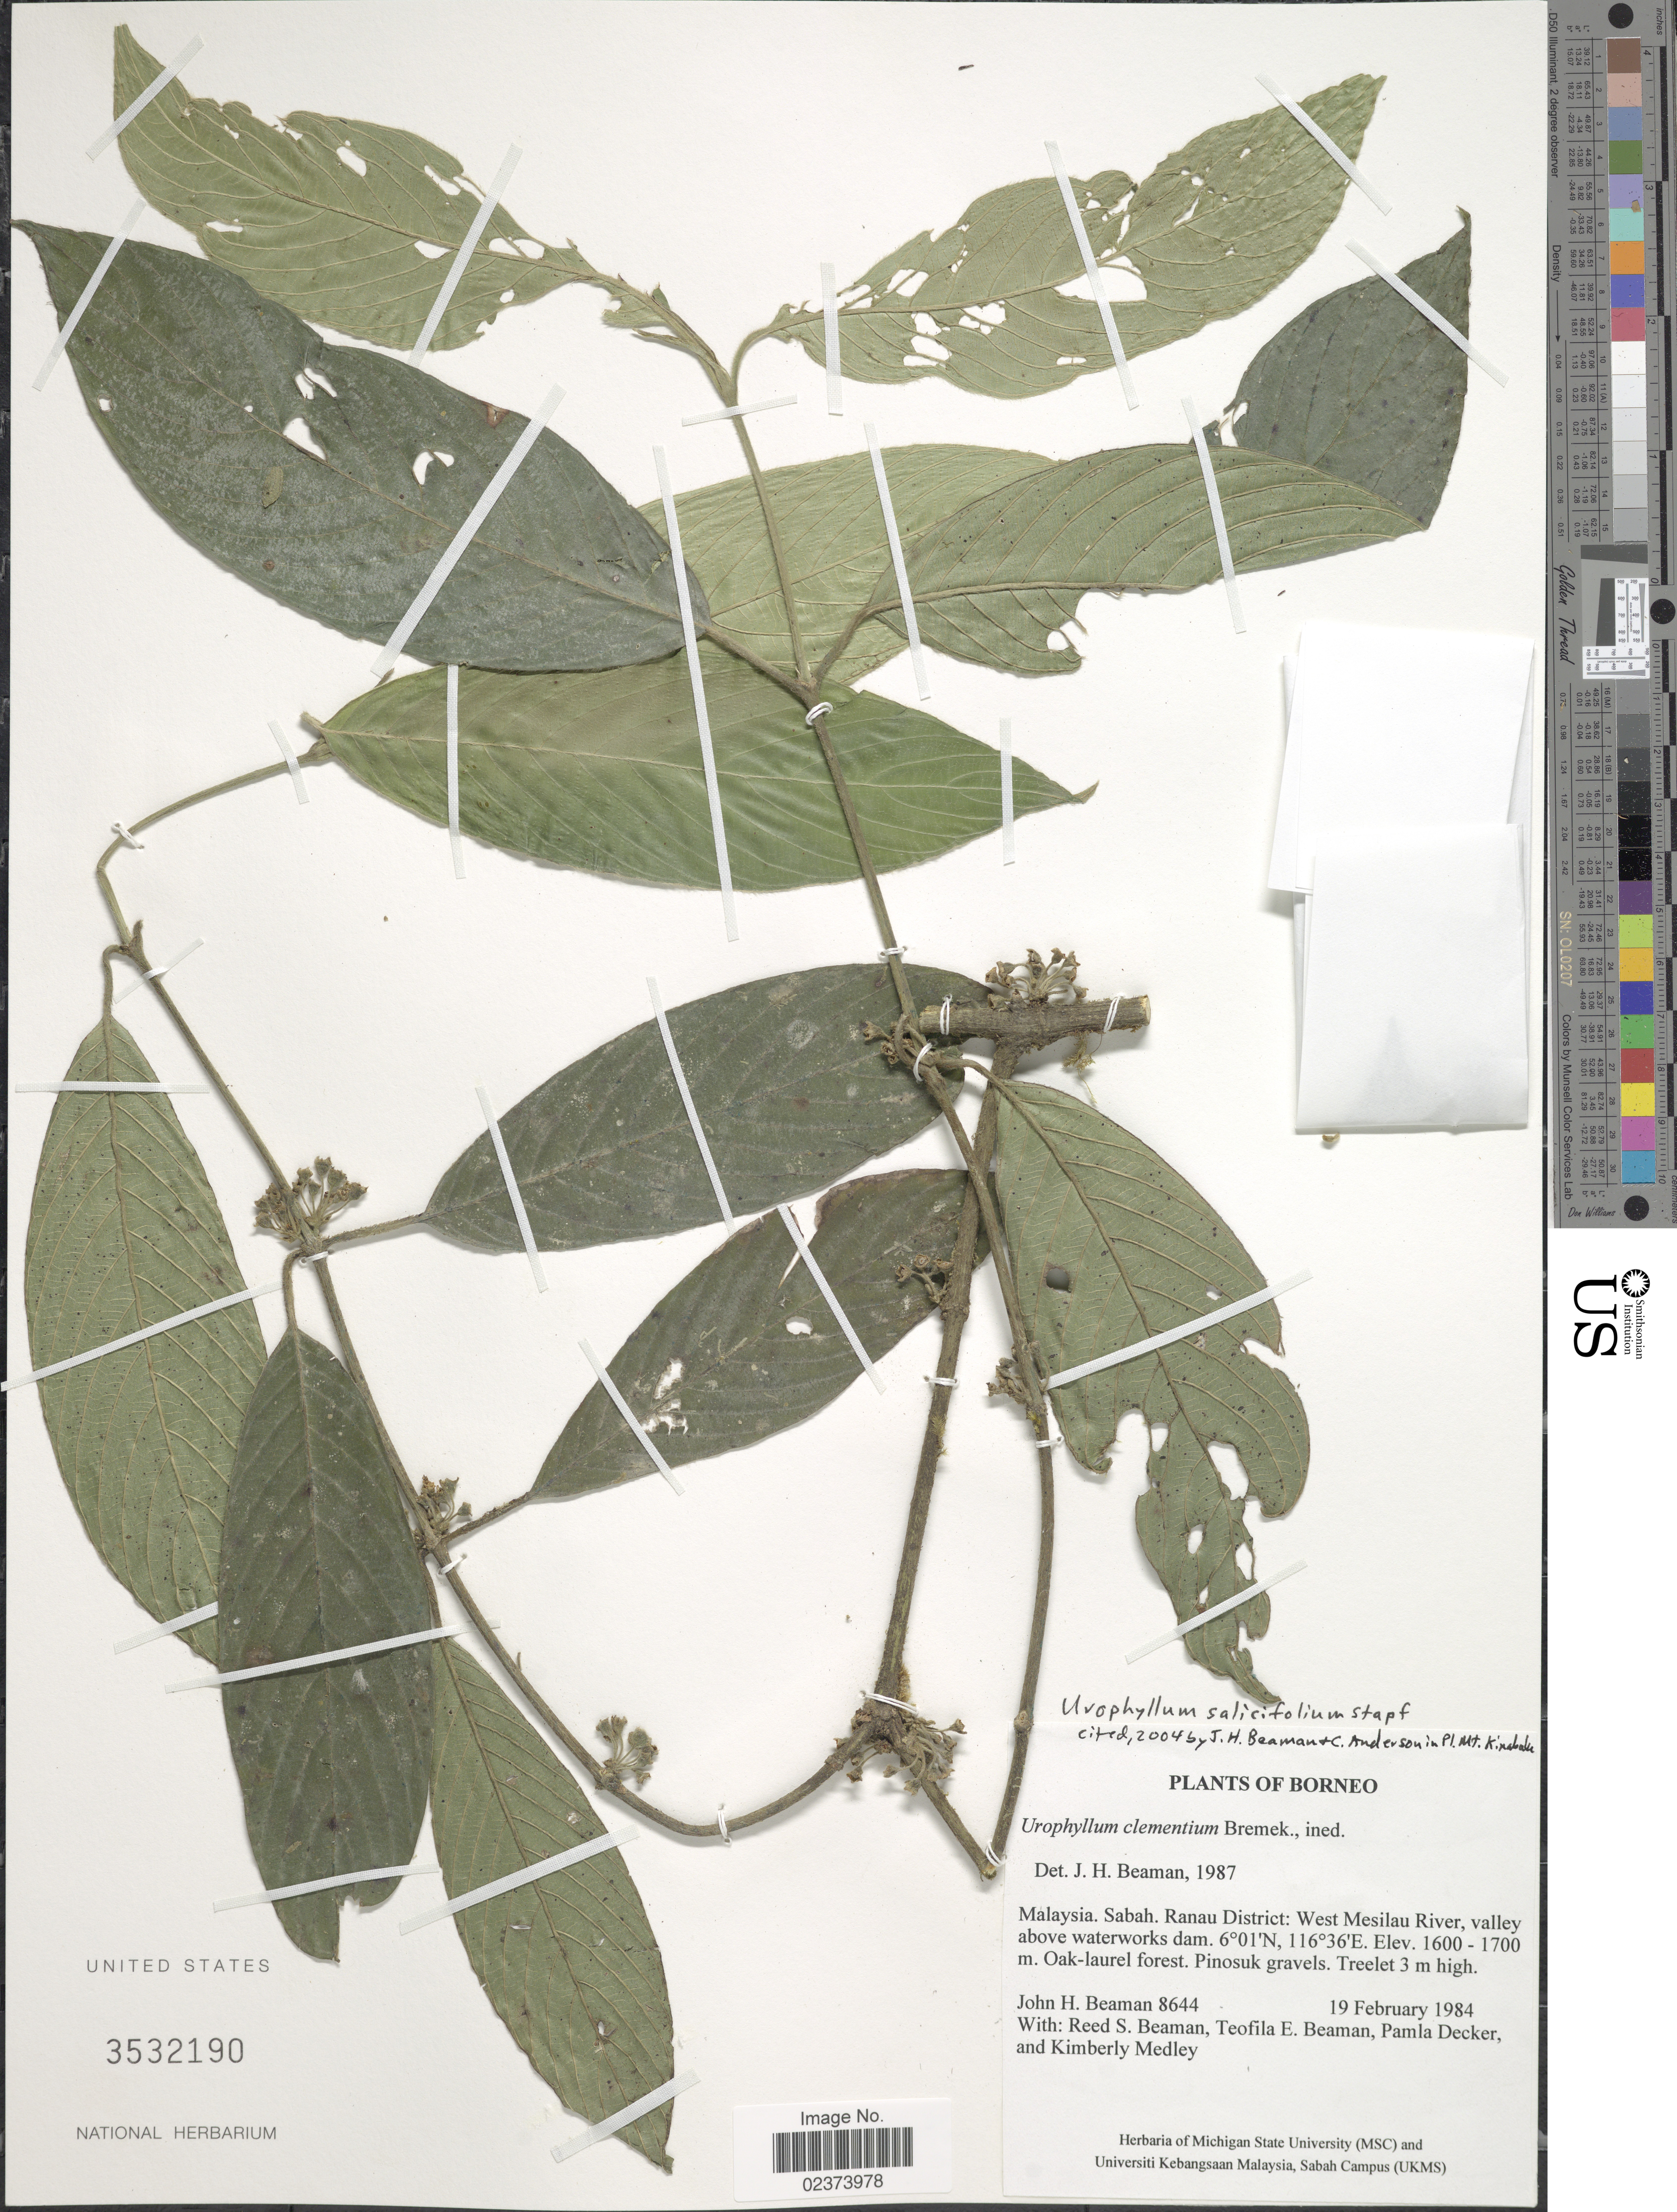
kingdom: Plantae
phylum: Tracheophyta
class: Magnoliopsida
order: Gentianales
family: Rubiaceae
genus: Urophyllum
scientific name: Urophyllum salicifolium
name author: Stapf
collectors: J. H. Beaman, R. S. Beaman, T. E. Beaman, P. Decker & K. Medley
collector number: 8644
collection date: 1984-02-19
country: Malaysia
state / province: Sabah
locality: Borneo, Ranau District: West Mesilau River, valley above waterworks dam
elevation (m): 1600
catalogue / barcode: US 3532190